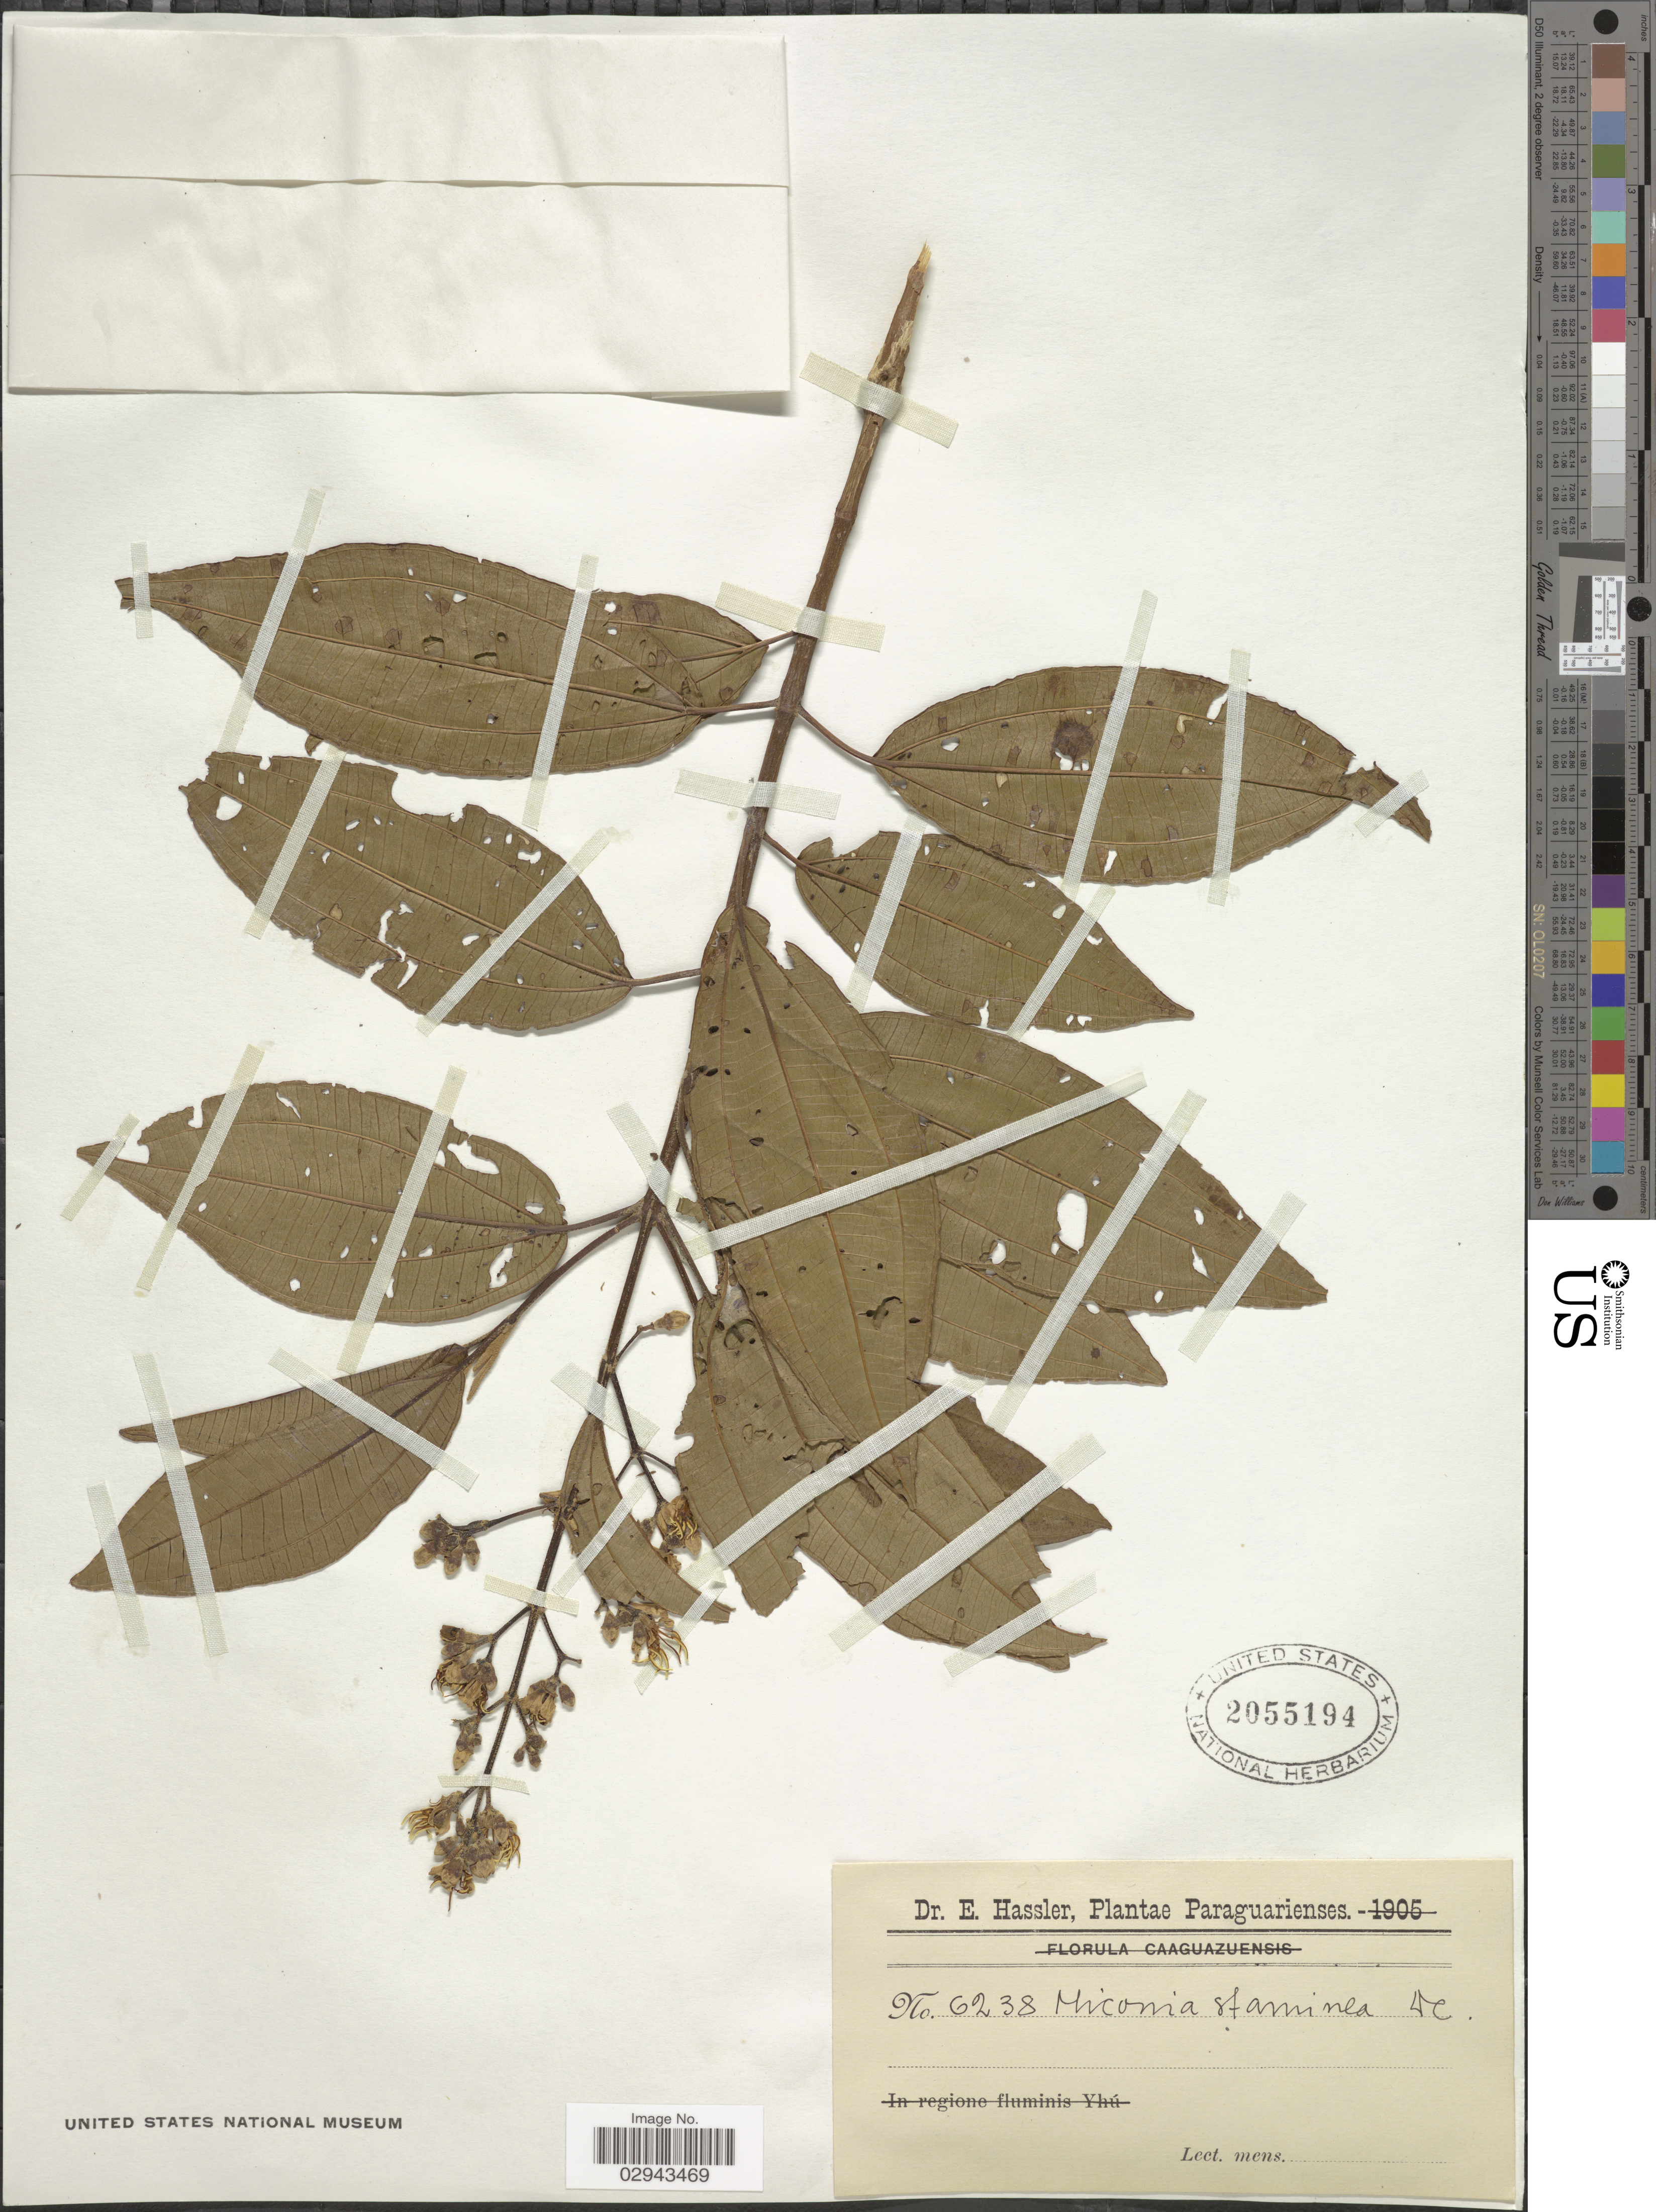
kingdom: Plantae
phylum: Tracheophyta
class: Magnoliopsida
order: Myrtales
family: Melastomataceae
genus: Miconia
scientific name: Miconia staminea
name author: DC.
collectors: E. Hassler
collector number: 6238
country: Paraguay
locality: Paraguarienses.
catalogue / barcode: US 2055194